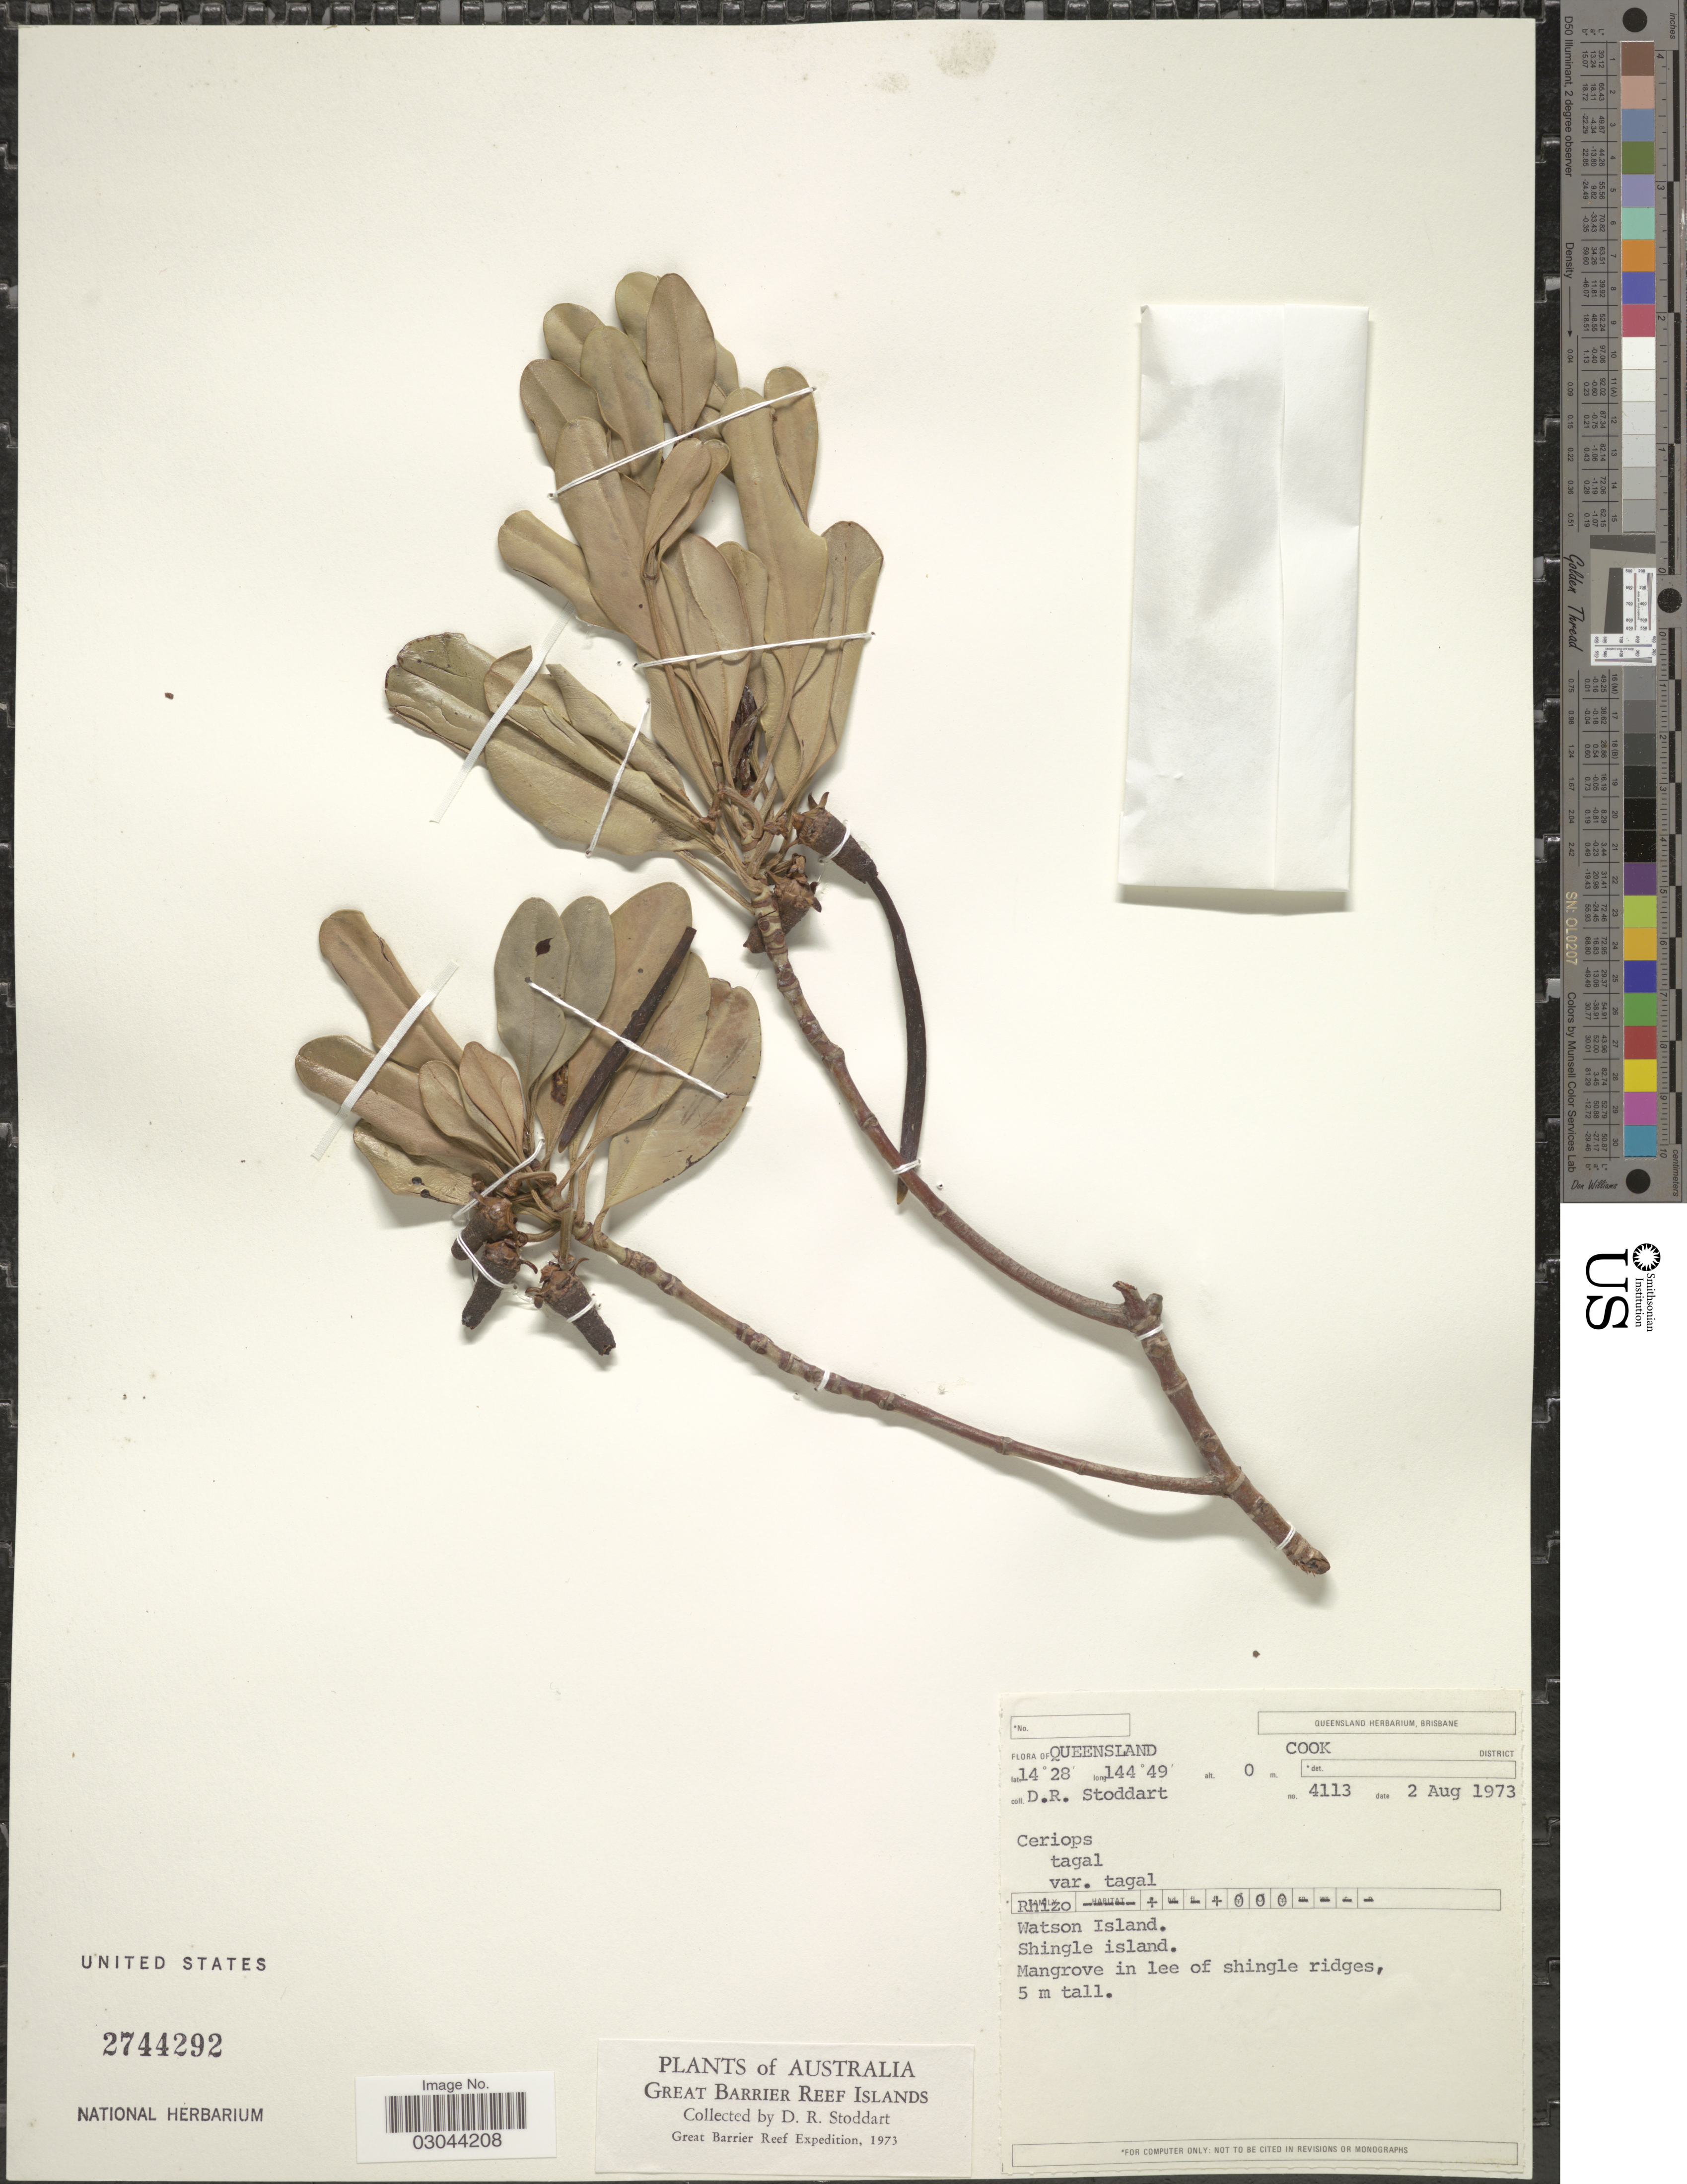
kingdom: Plantae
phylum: Tracheophyta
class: Magnoliopsida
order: Malpighiales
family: Rhizophoraceae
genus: Ceriops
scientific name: Ceriops tagal var. tagal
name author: (Perr.) C.B. Rob.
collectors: D. R. Stoddart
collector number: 4113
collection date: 1973-08-02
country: Australia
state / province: Queensland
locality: Cook District. Watson Island. Shingle island. Great Barrier Reef Islands.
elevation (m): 0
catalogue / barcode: US 2744292